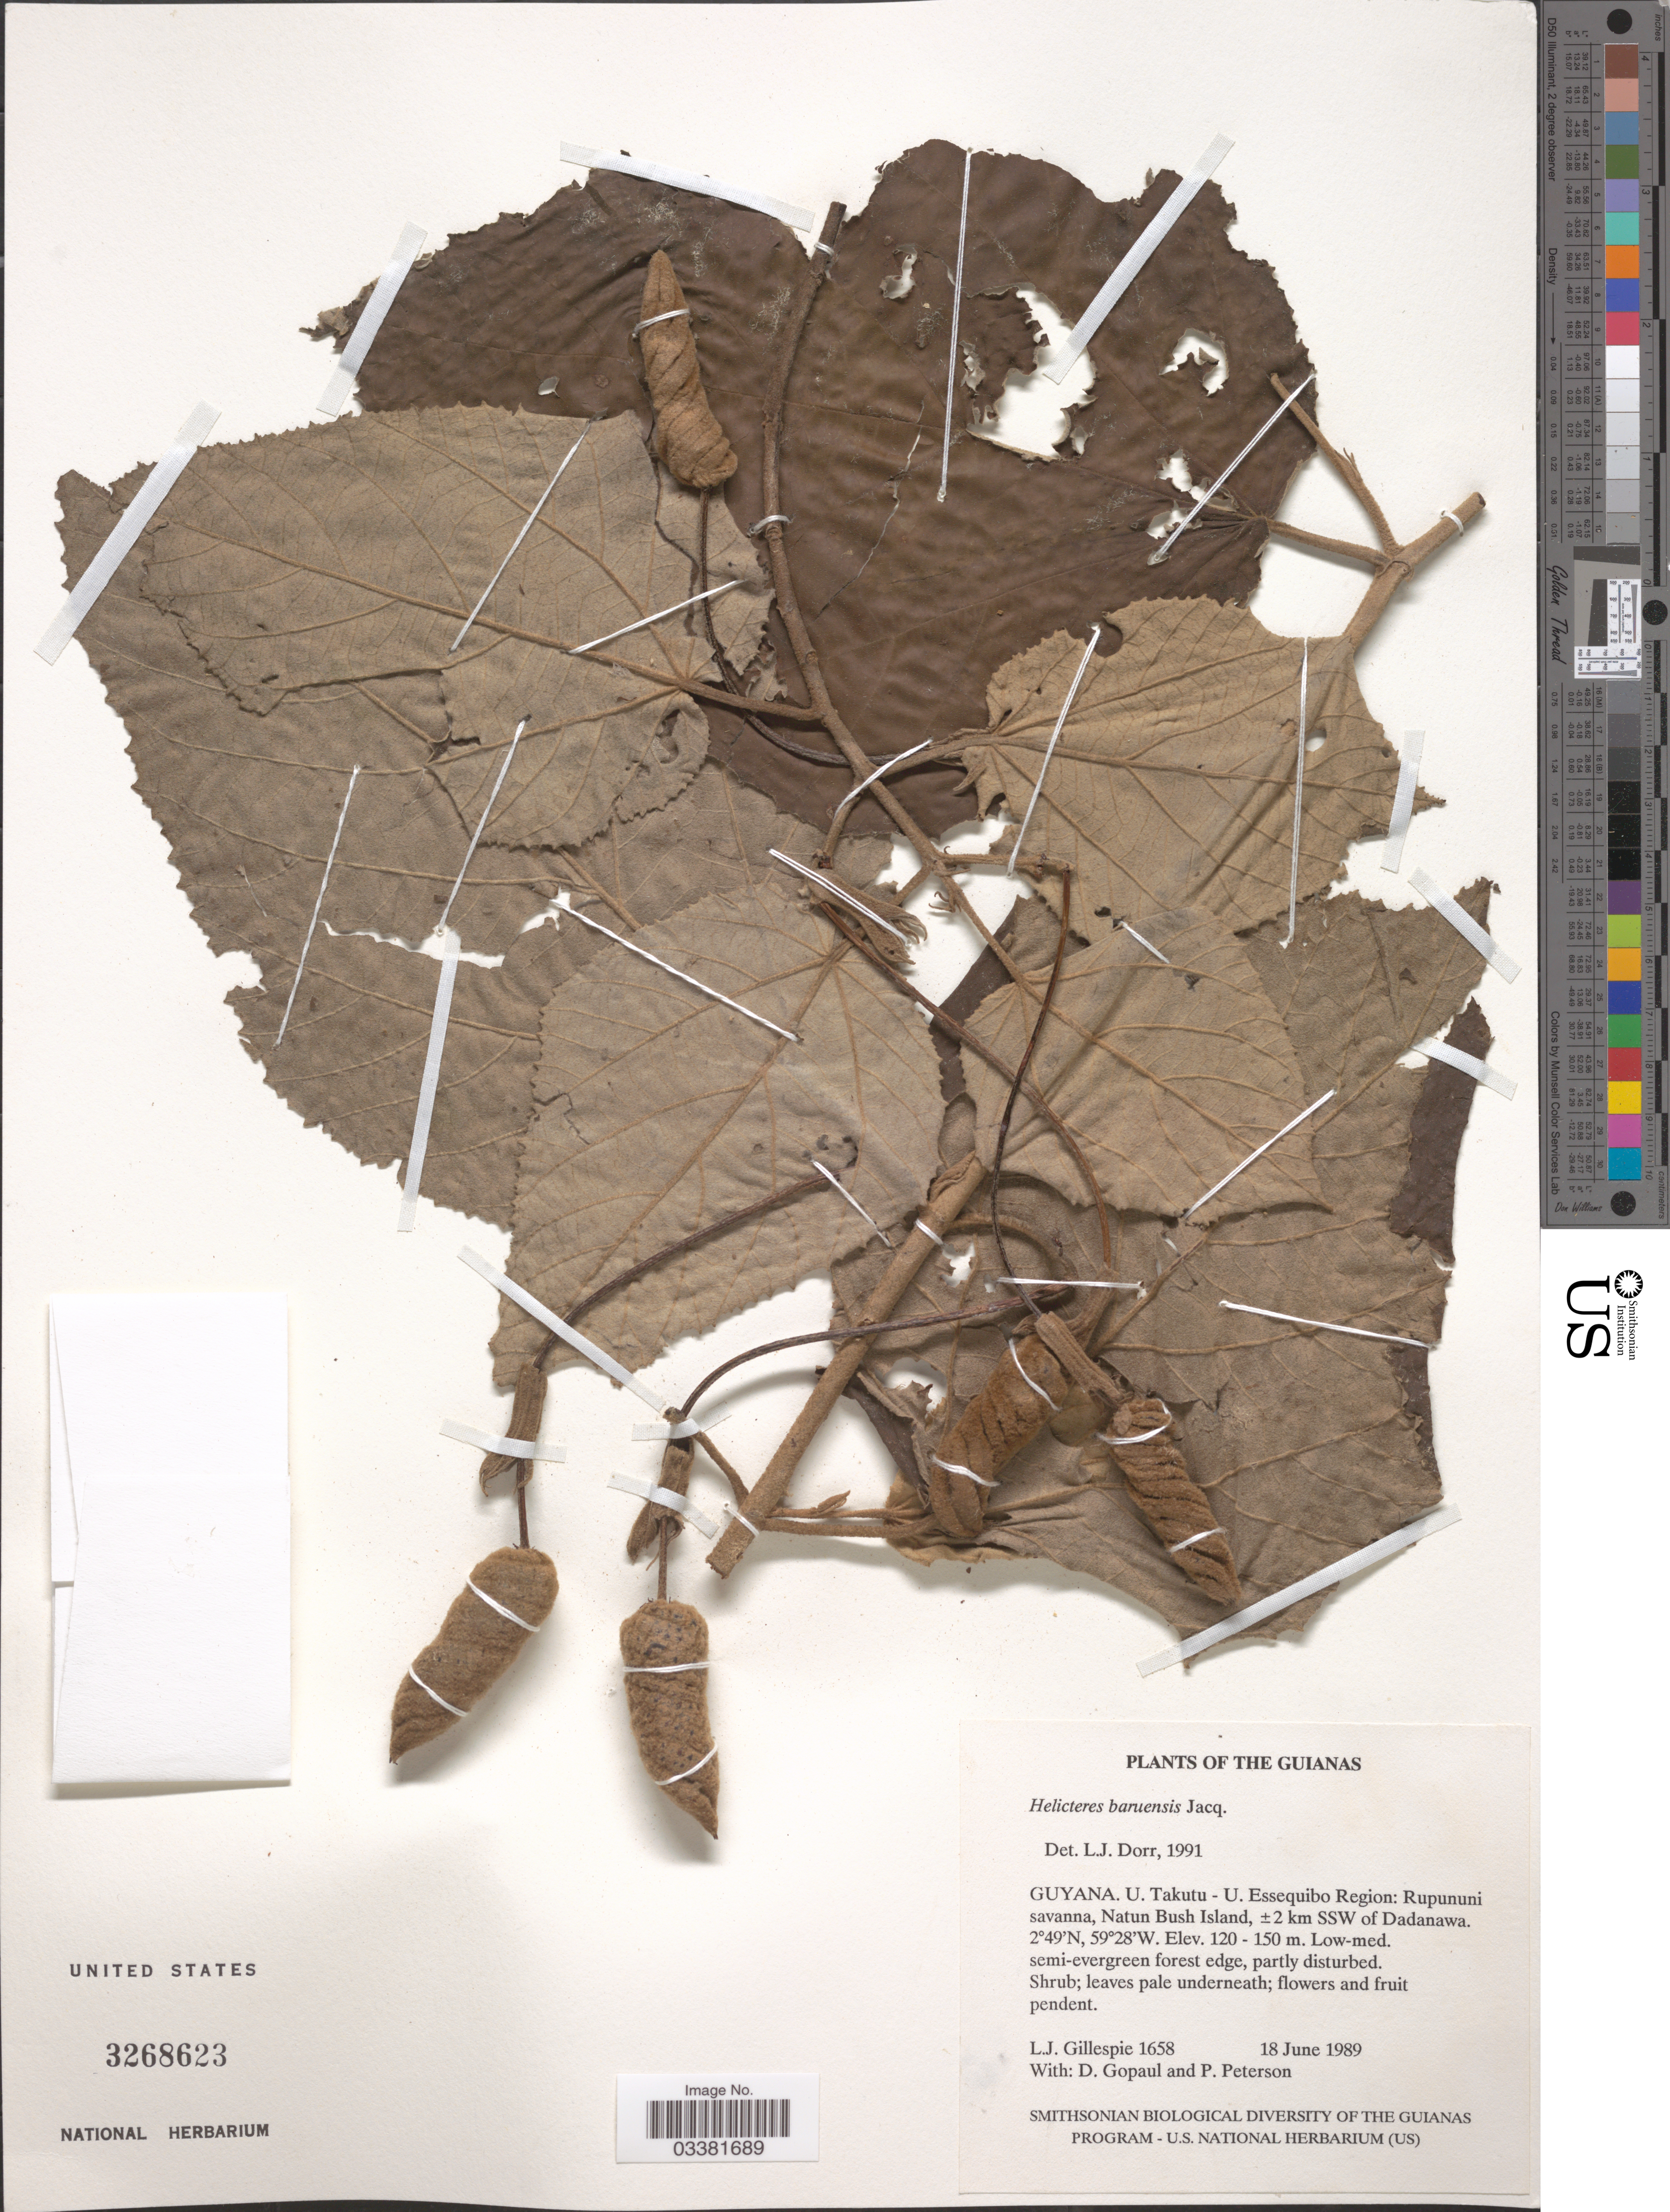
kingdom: Plantae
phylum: Tracheophyta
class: Magnoliopsida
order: Malvales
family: Malvaceae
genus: Helicteres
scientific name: Helicteres baruensis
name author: Jacq.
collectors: L. Gillespie, D. Gopaul & P. Peterson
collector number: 1658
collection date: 1989-06-18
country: Guyana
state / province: U. Takutu-U. Essequibo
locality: The Guianas. U. Takutu - U. Essequibo Region: Rupununi savanna, Natun Bush Island, ± 2 km SSW of Dadanawa.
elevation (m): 120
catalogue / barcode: US 3268623